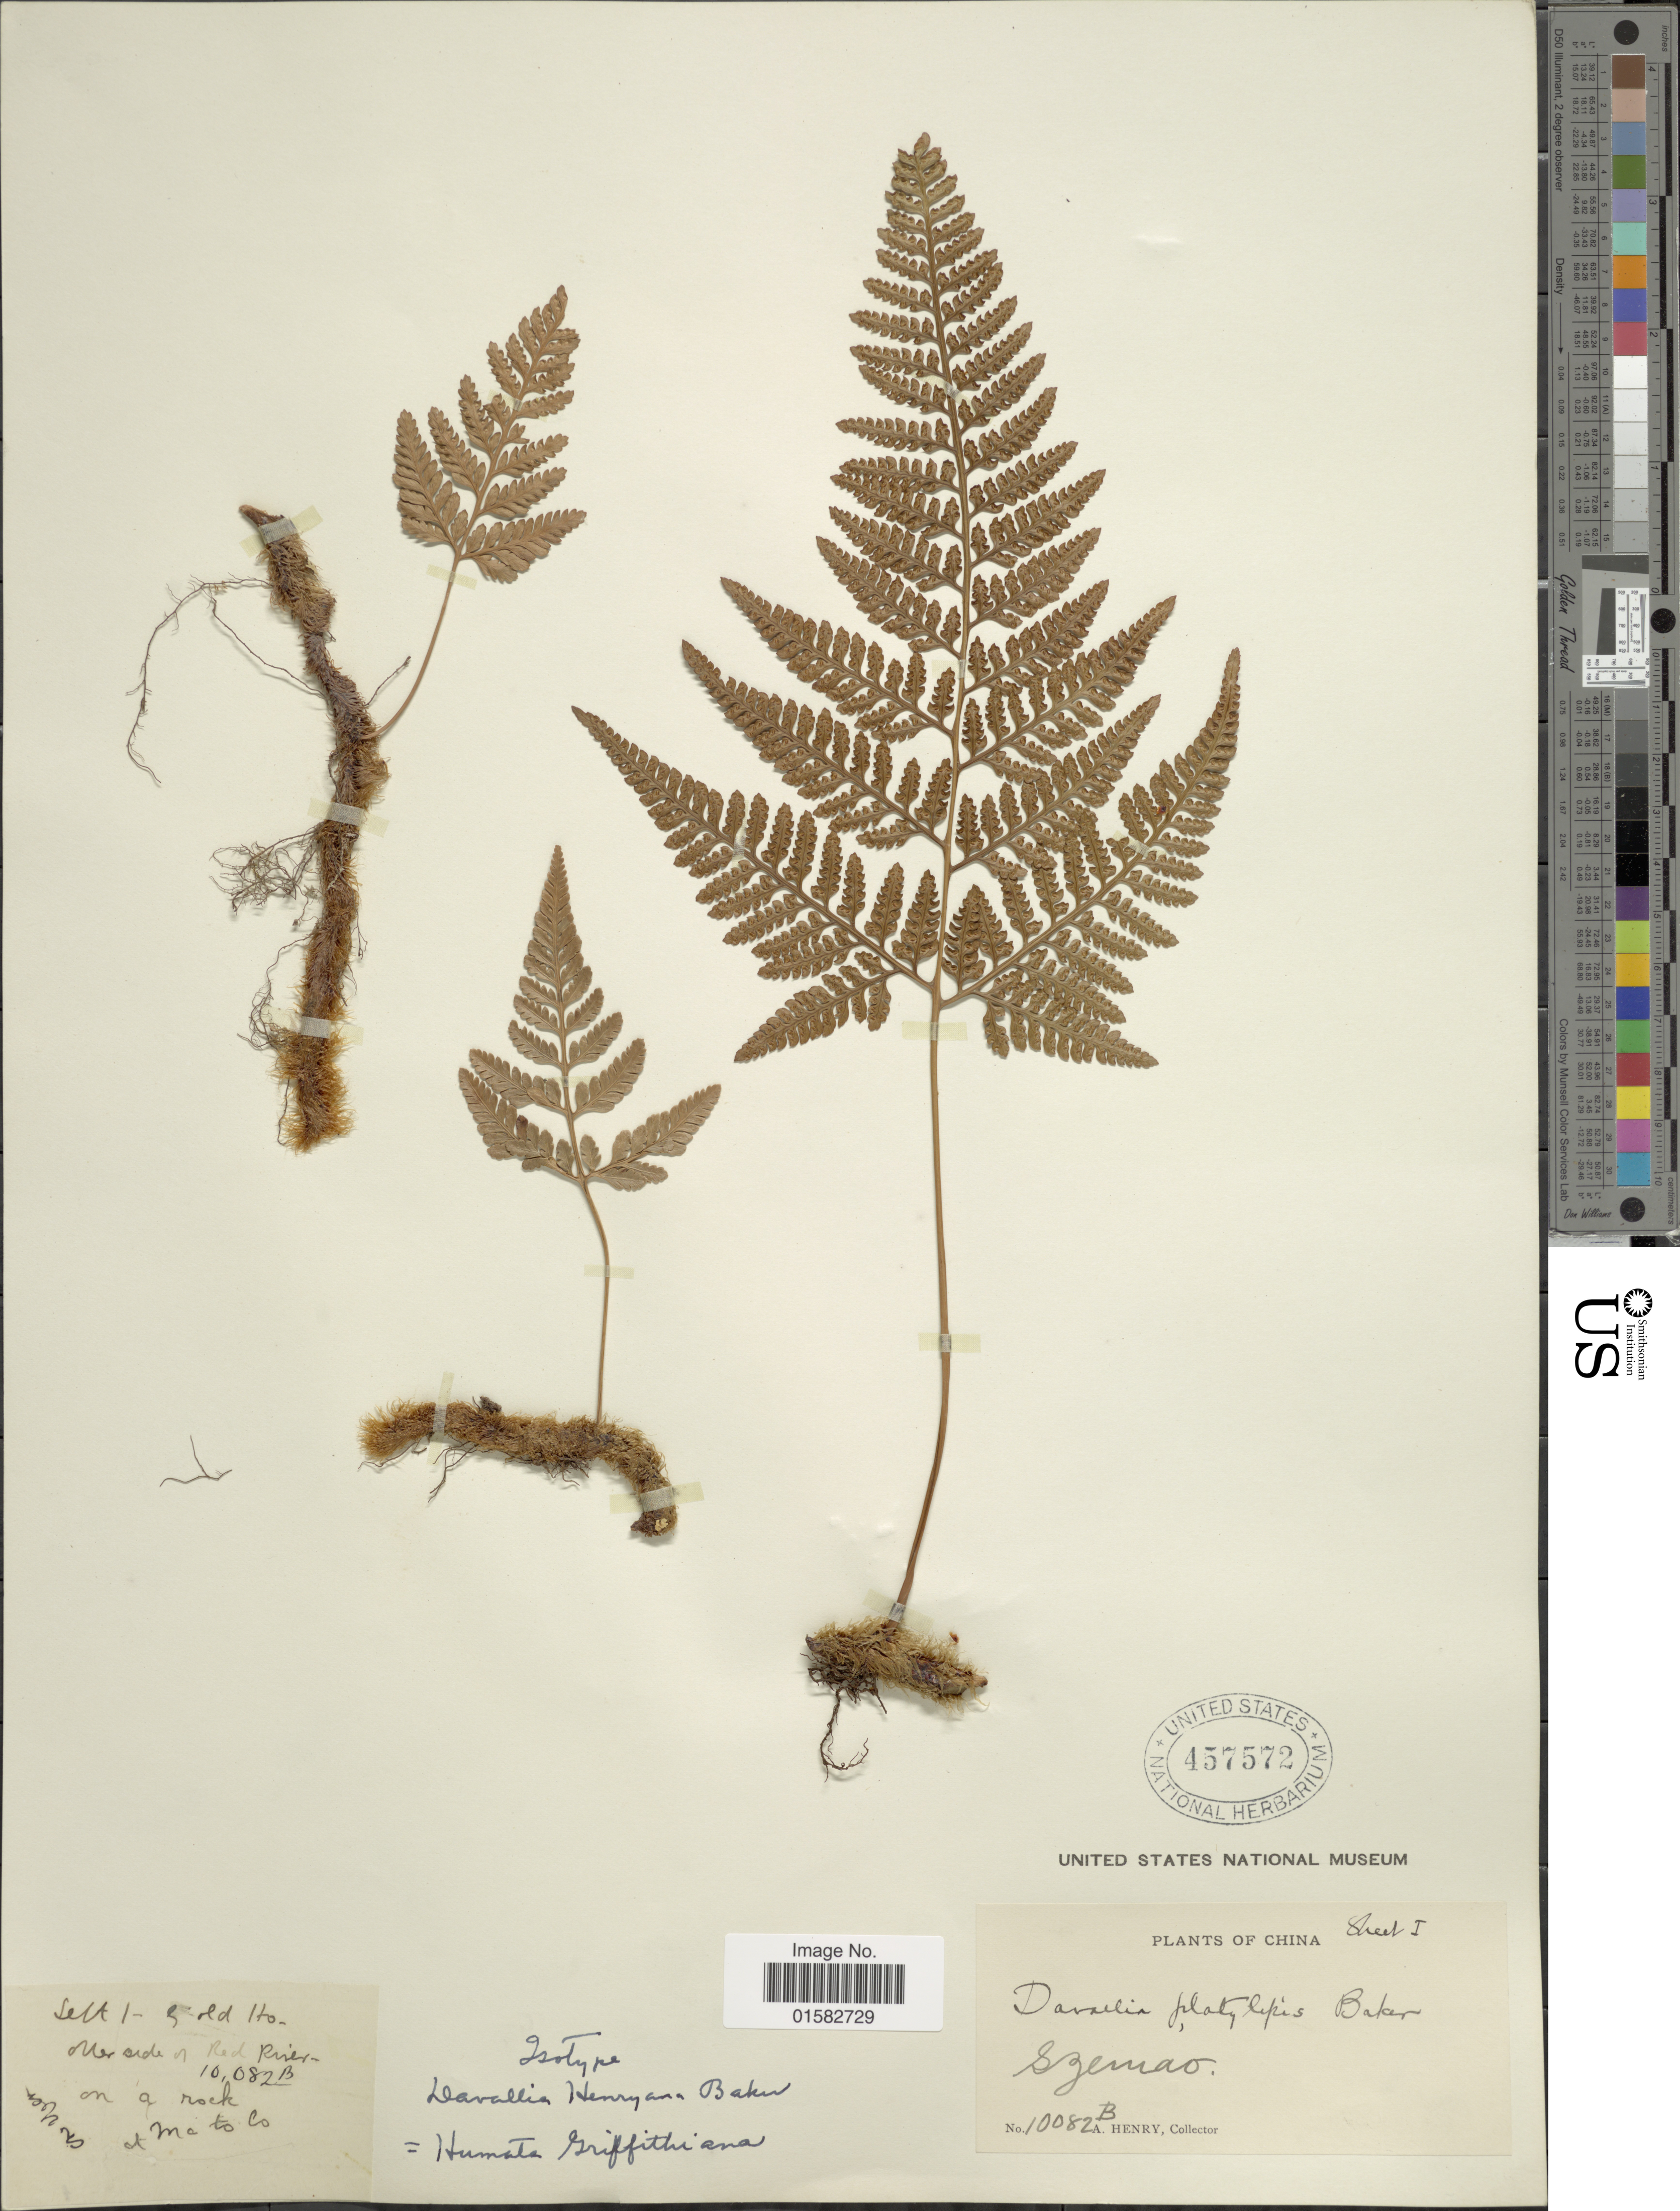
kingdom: Plantae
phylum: Tracheophyta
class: Polypodiopsida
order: Polypodiales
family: Davalliaceae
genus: Davallia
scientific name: Davallia griffithiana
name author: Hook.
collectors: A. Henry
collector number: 10082 B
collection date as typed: Sept 1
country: China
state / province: Yunnan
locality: Szemao, Other side of Red River on at rock at Ma to lo. leg old Ho.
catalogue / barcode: US 457572